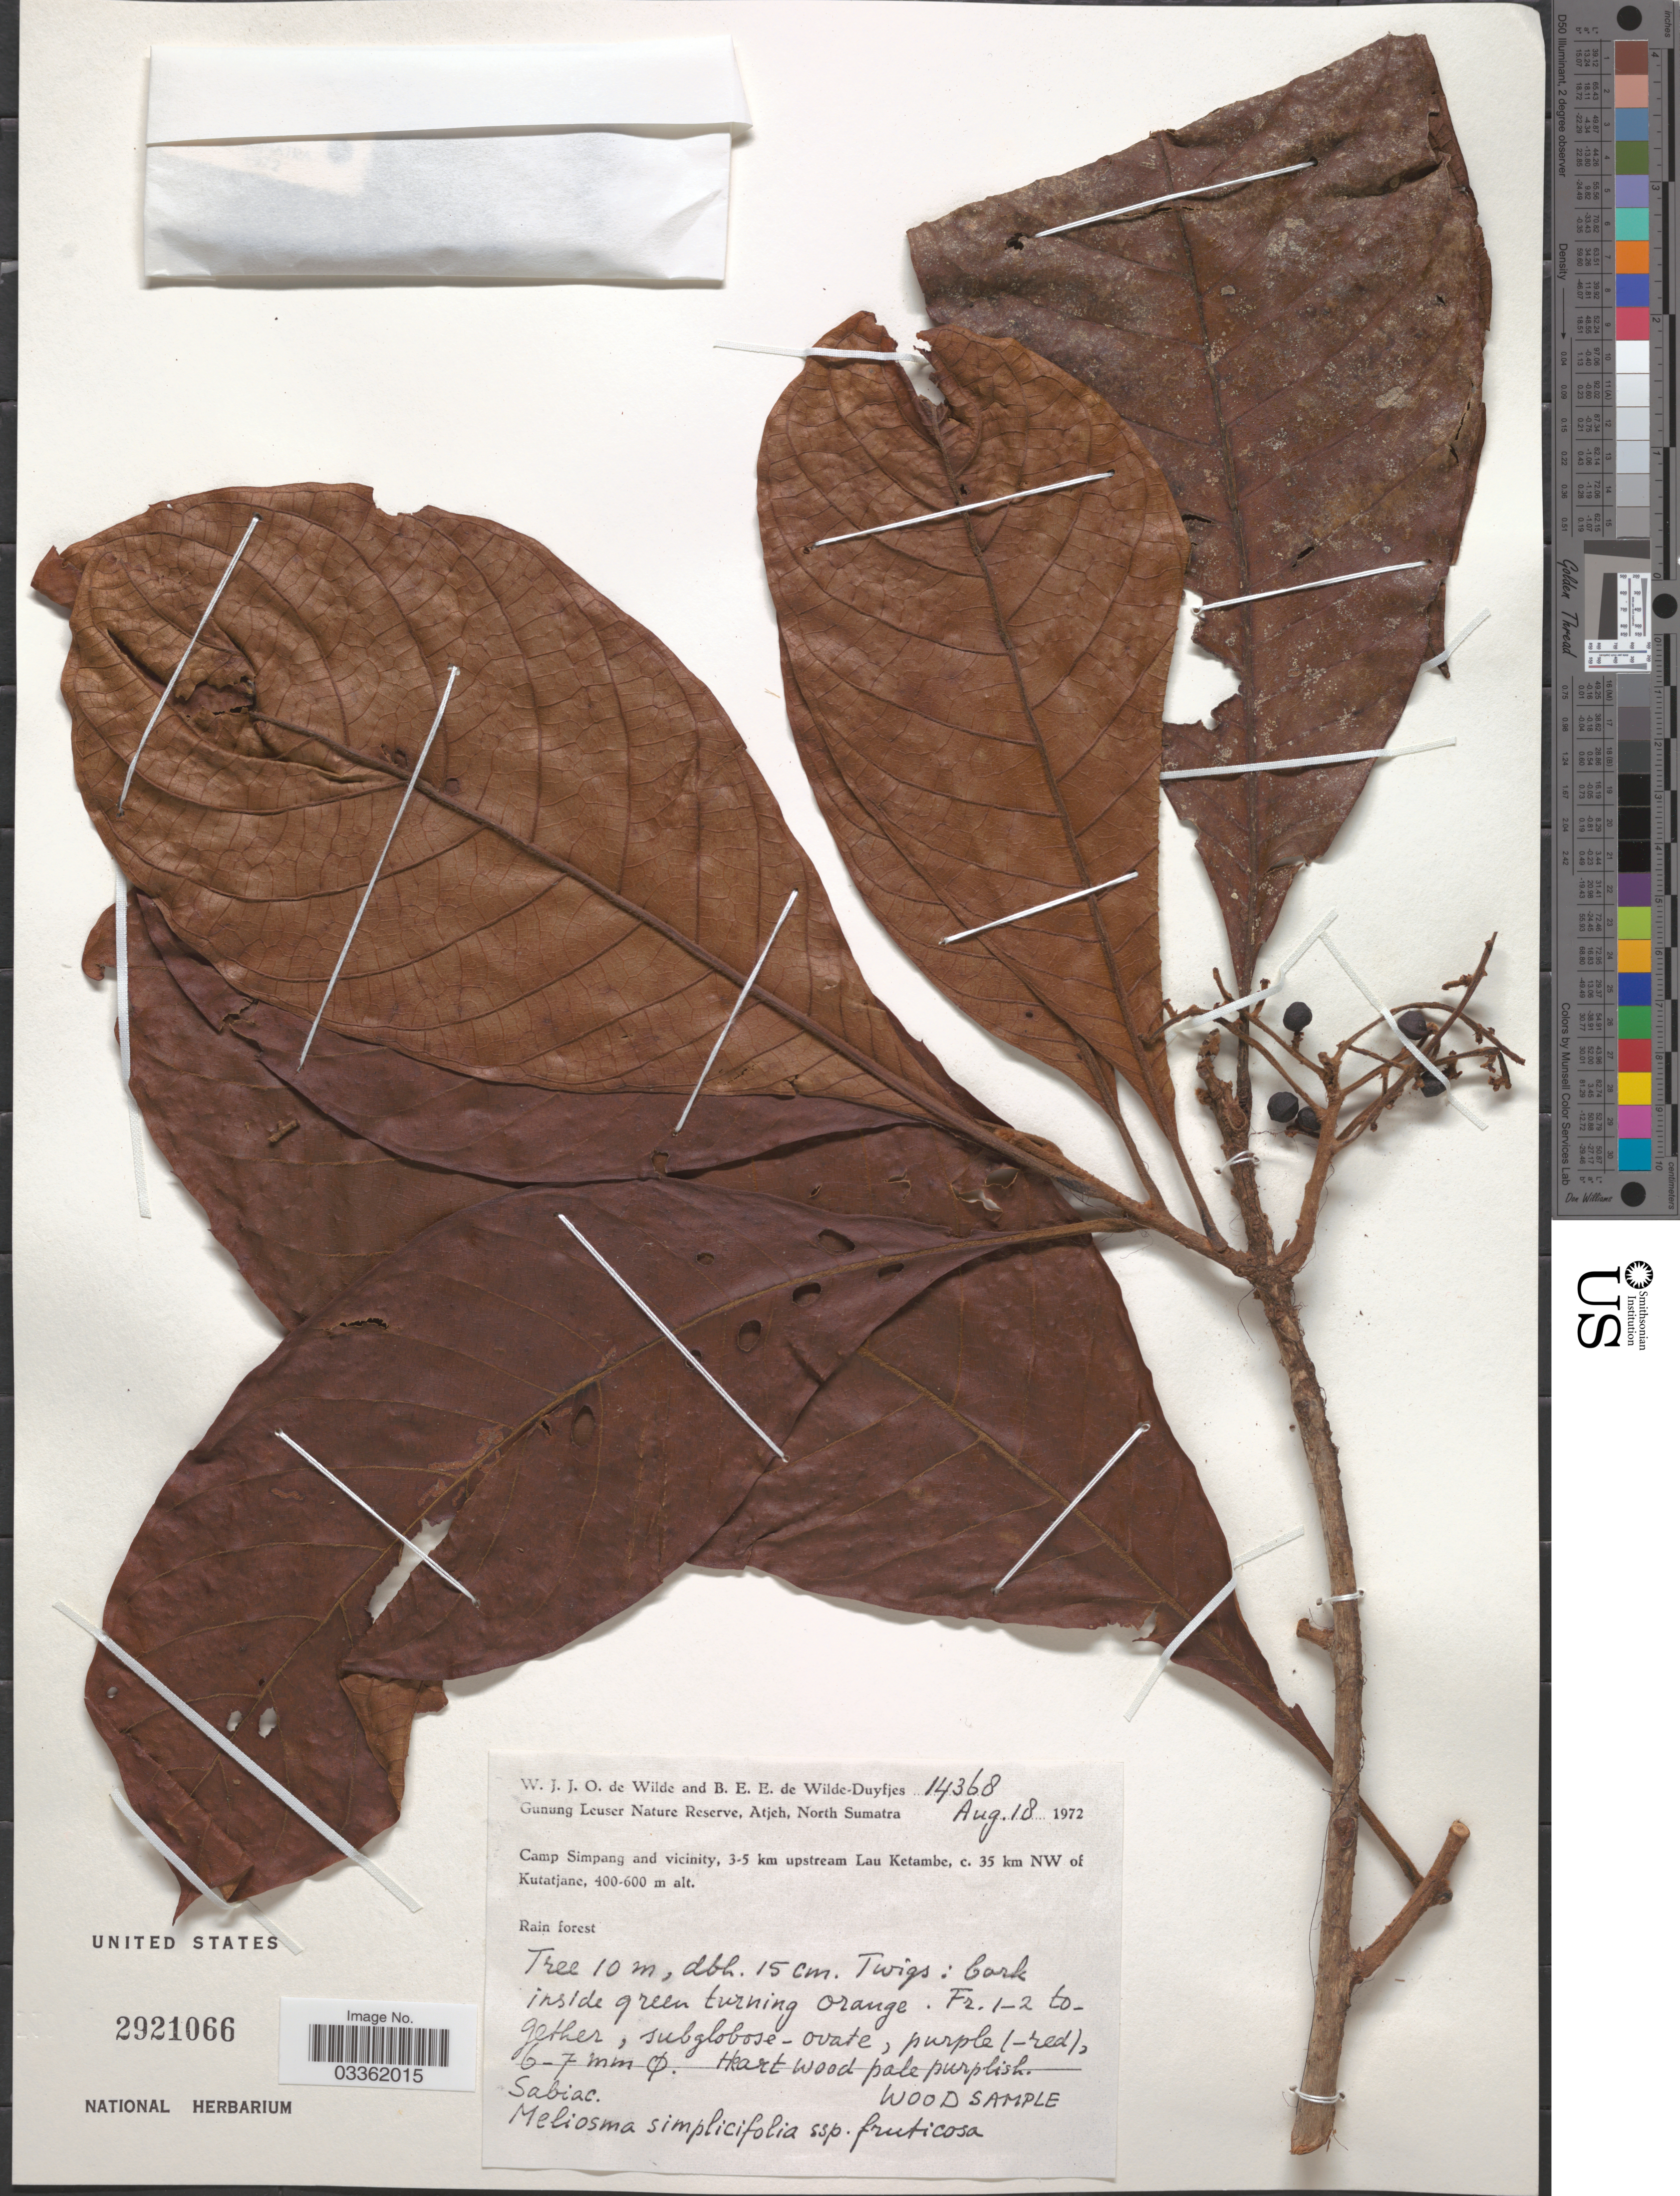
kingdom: Plantae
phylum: Tracheophyta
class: Magnoliopsida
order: Proteales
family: Sabiaceae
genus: Meliosma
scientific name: Meliosma simplicifolia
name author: (Roxb.) Walp.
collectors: W. J. de Wilde & B. E. de Wilde-Duyfjes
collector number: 14368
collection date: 1972-08-18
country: Indonesia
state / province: Sumatra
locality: Gunung Leuser Nature Reserve, Atjeh, North Sumatra. Camp Simpang and vicinity, 3-5 km upstream Lau Ketambe, c. 35 km NW of Kutatjane.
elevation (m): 400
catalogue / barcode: US 2921066